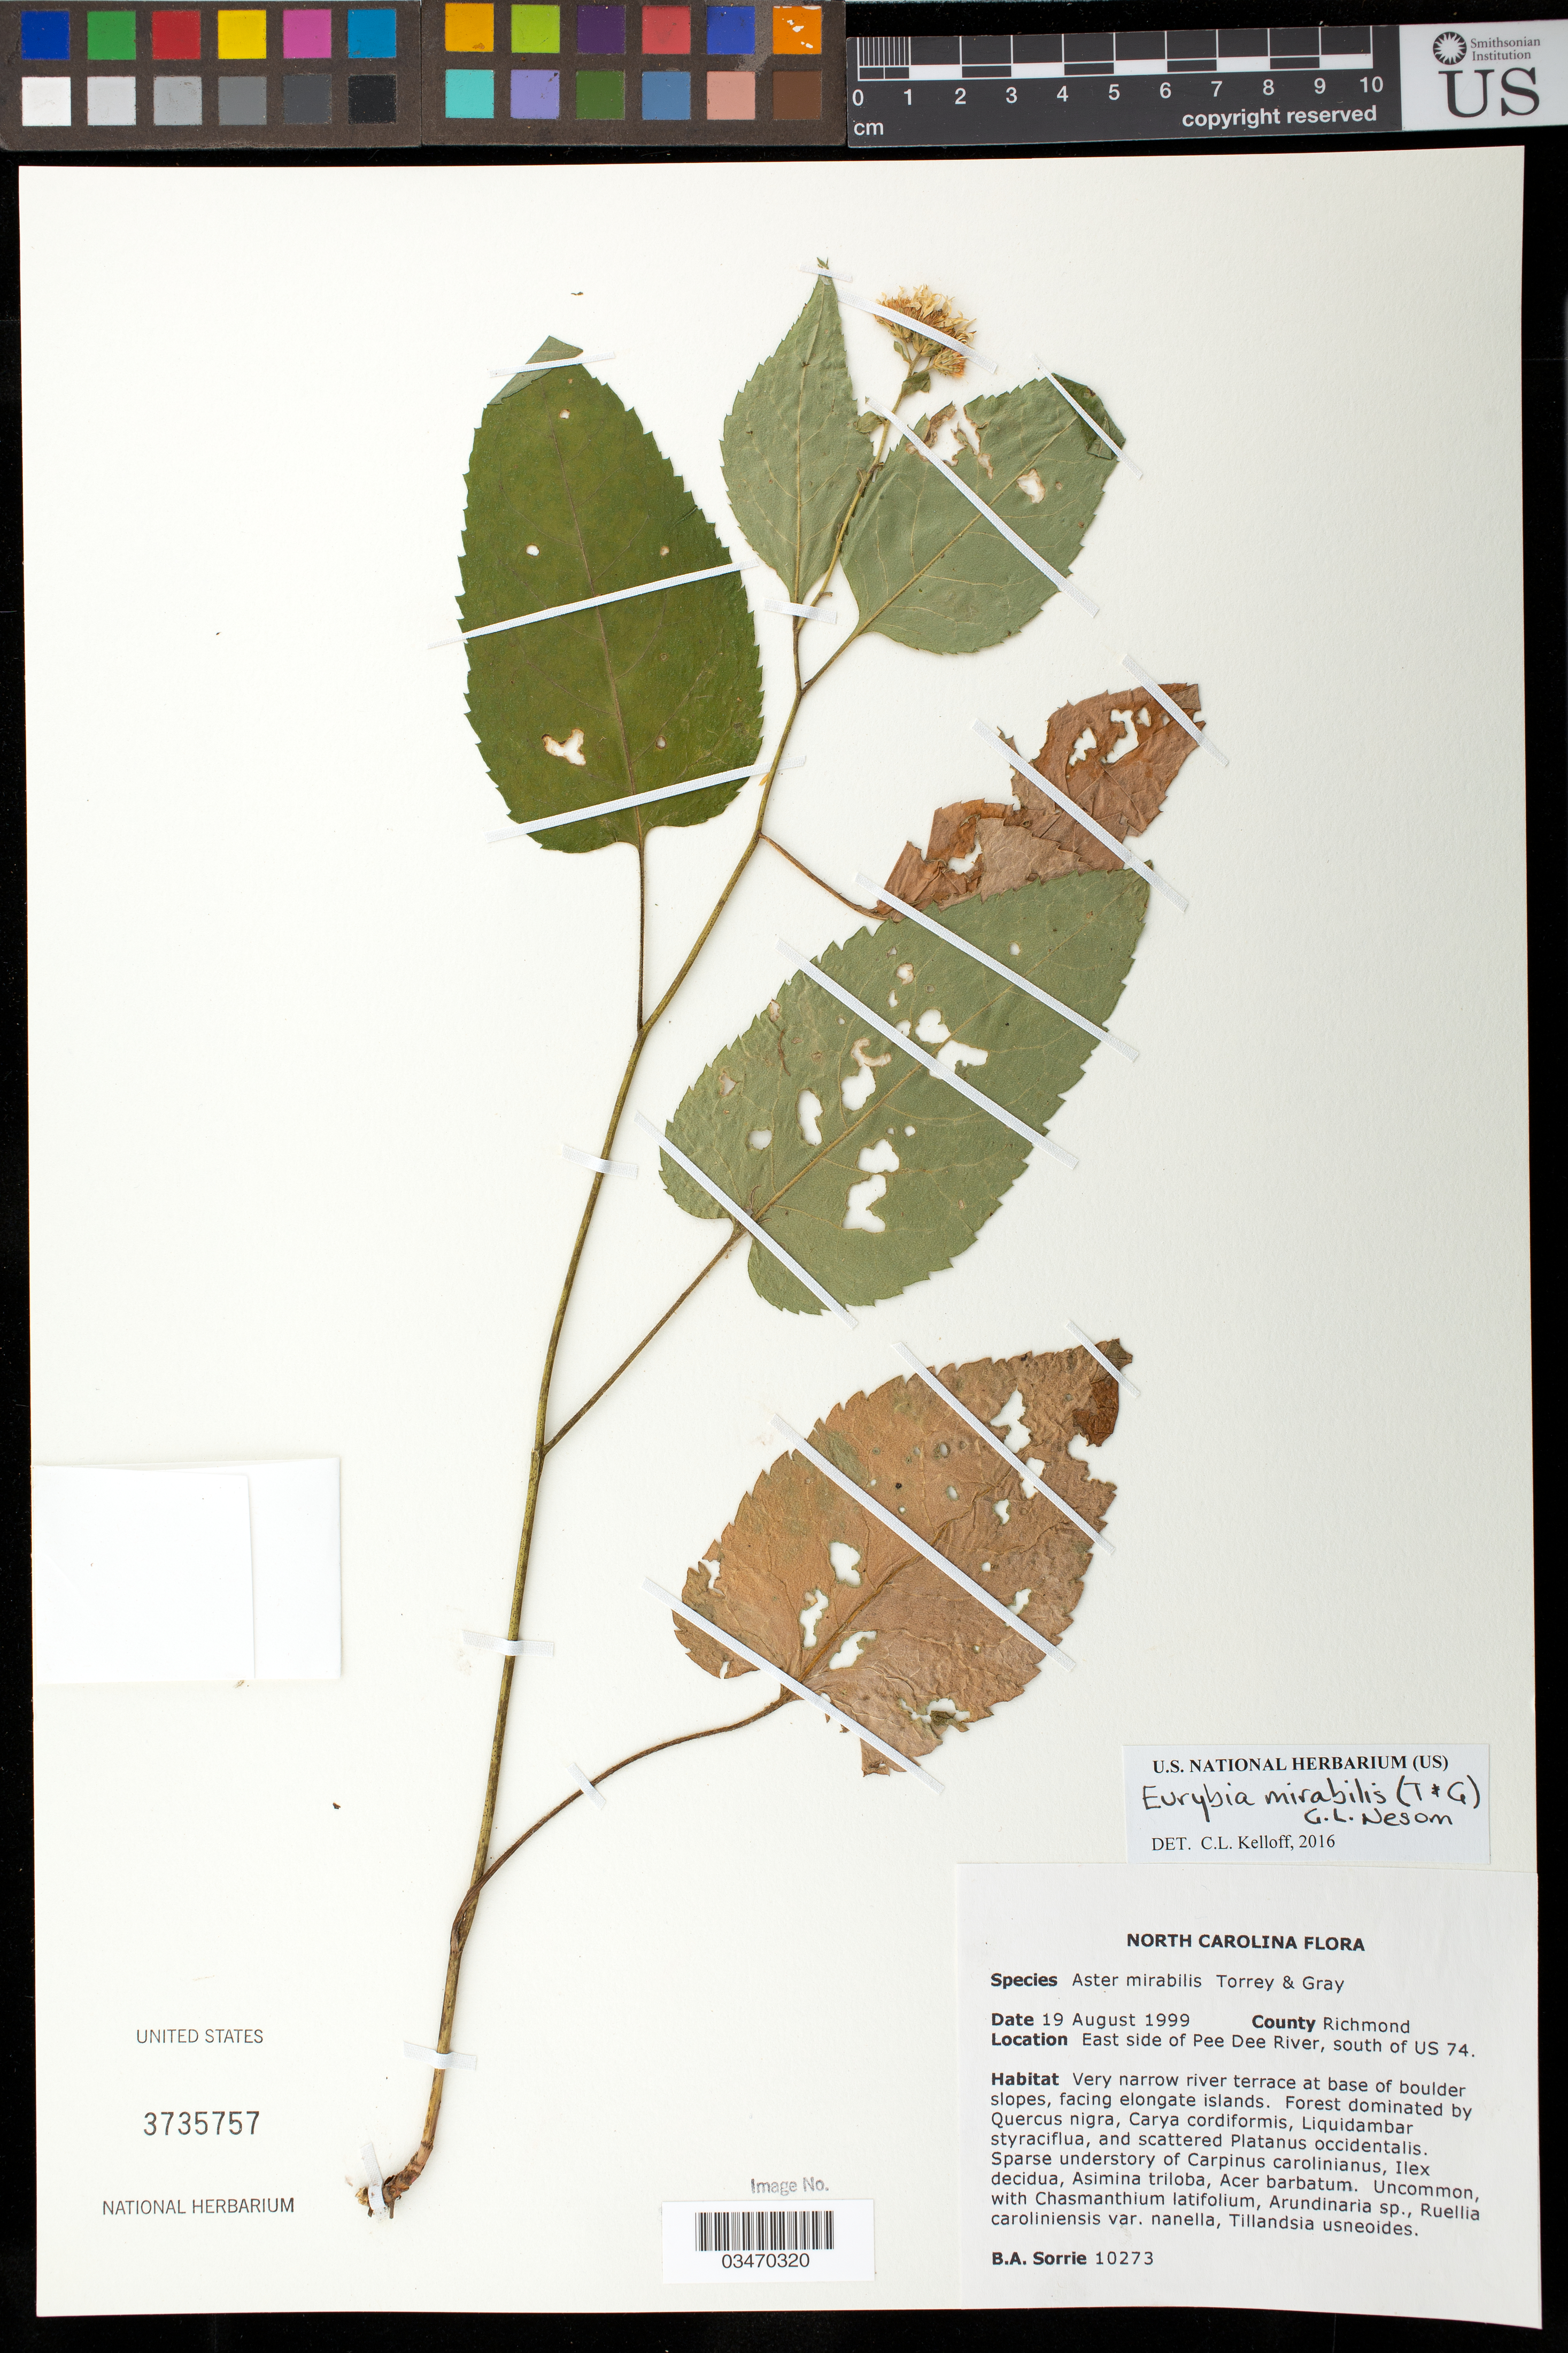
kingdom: Plantae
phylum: Tracheophyta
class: Magnoliopsida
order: Asterales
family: Asteraceae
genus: Eurybia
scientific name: Eurybia mirabilis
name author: (Torr. & A. Gray) G.L. Nesom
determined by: Kelloff, Carol L.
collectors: B. A. Sorrie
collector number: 10273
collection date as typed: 19 Aug 1999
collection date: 1999-08-19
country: United States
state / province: North Carolina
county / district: Richmond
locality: E side of Pee Dee River, south of US 74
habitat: Very narrow river terrace at base of boulder slopes, facing elongate islands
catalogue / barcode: US 3735757